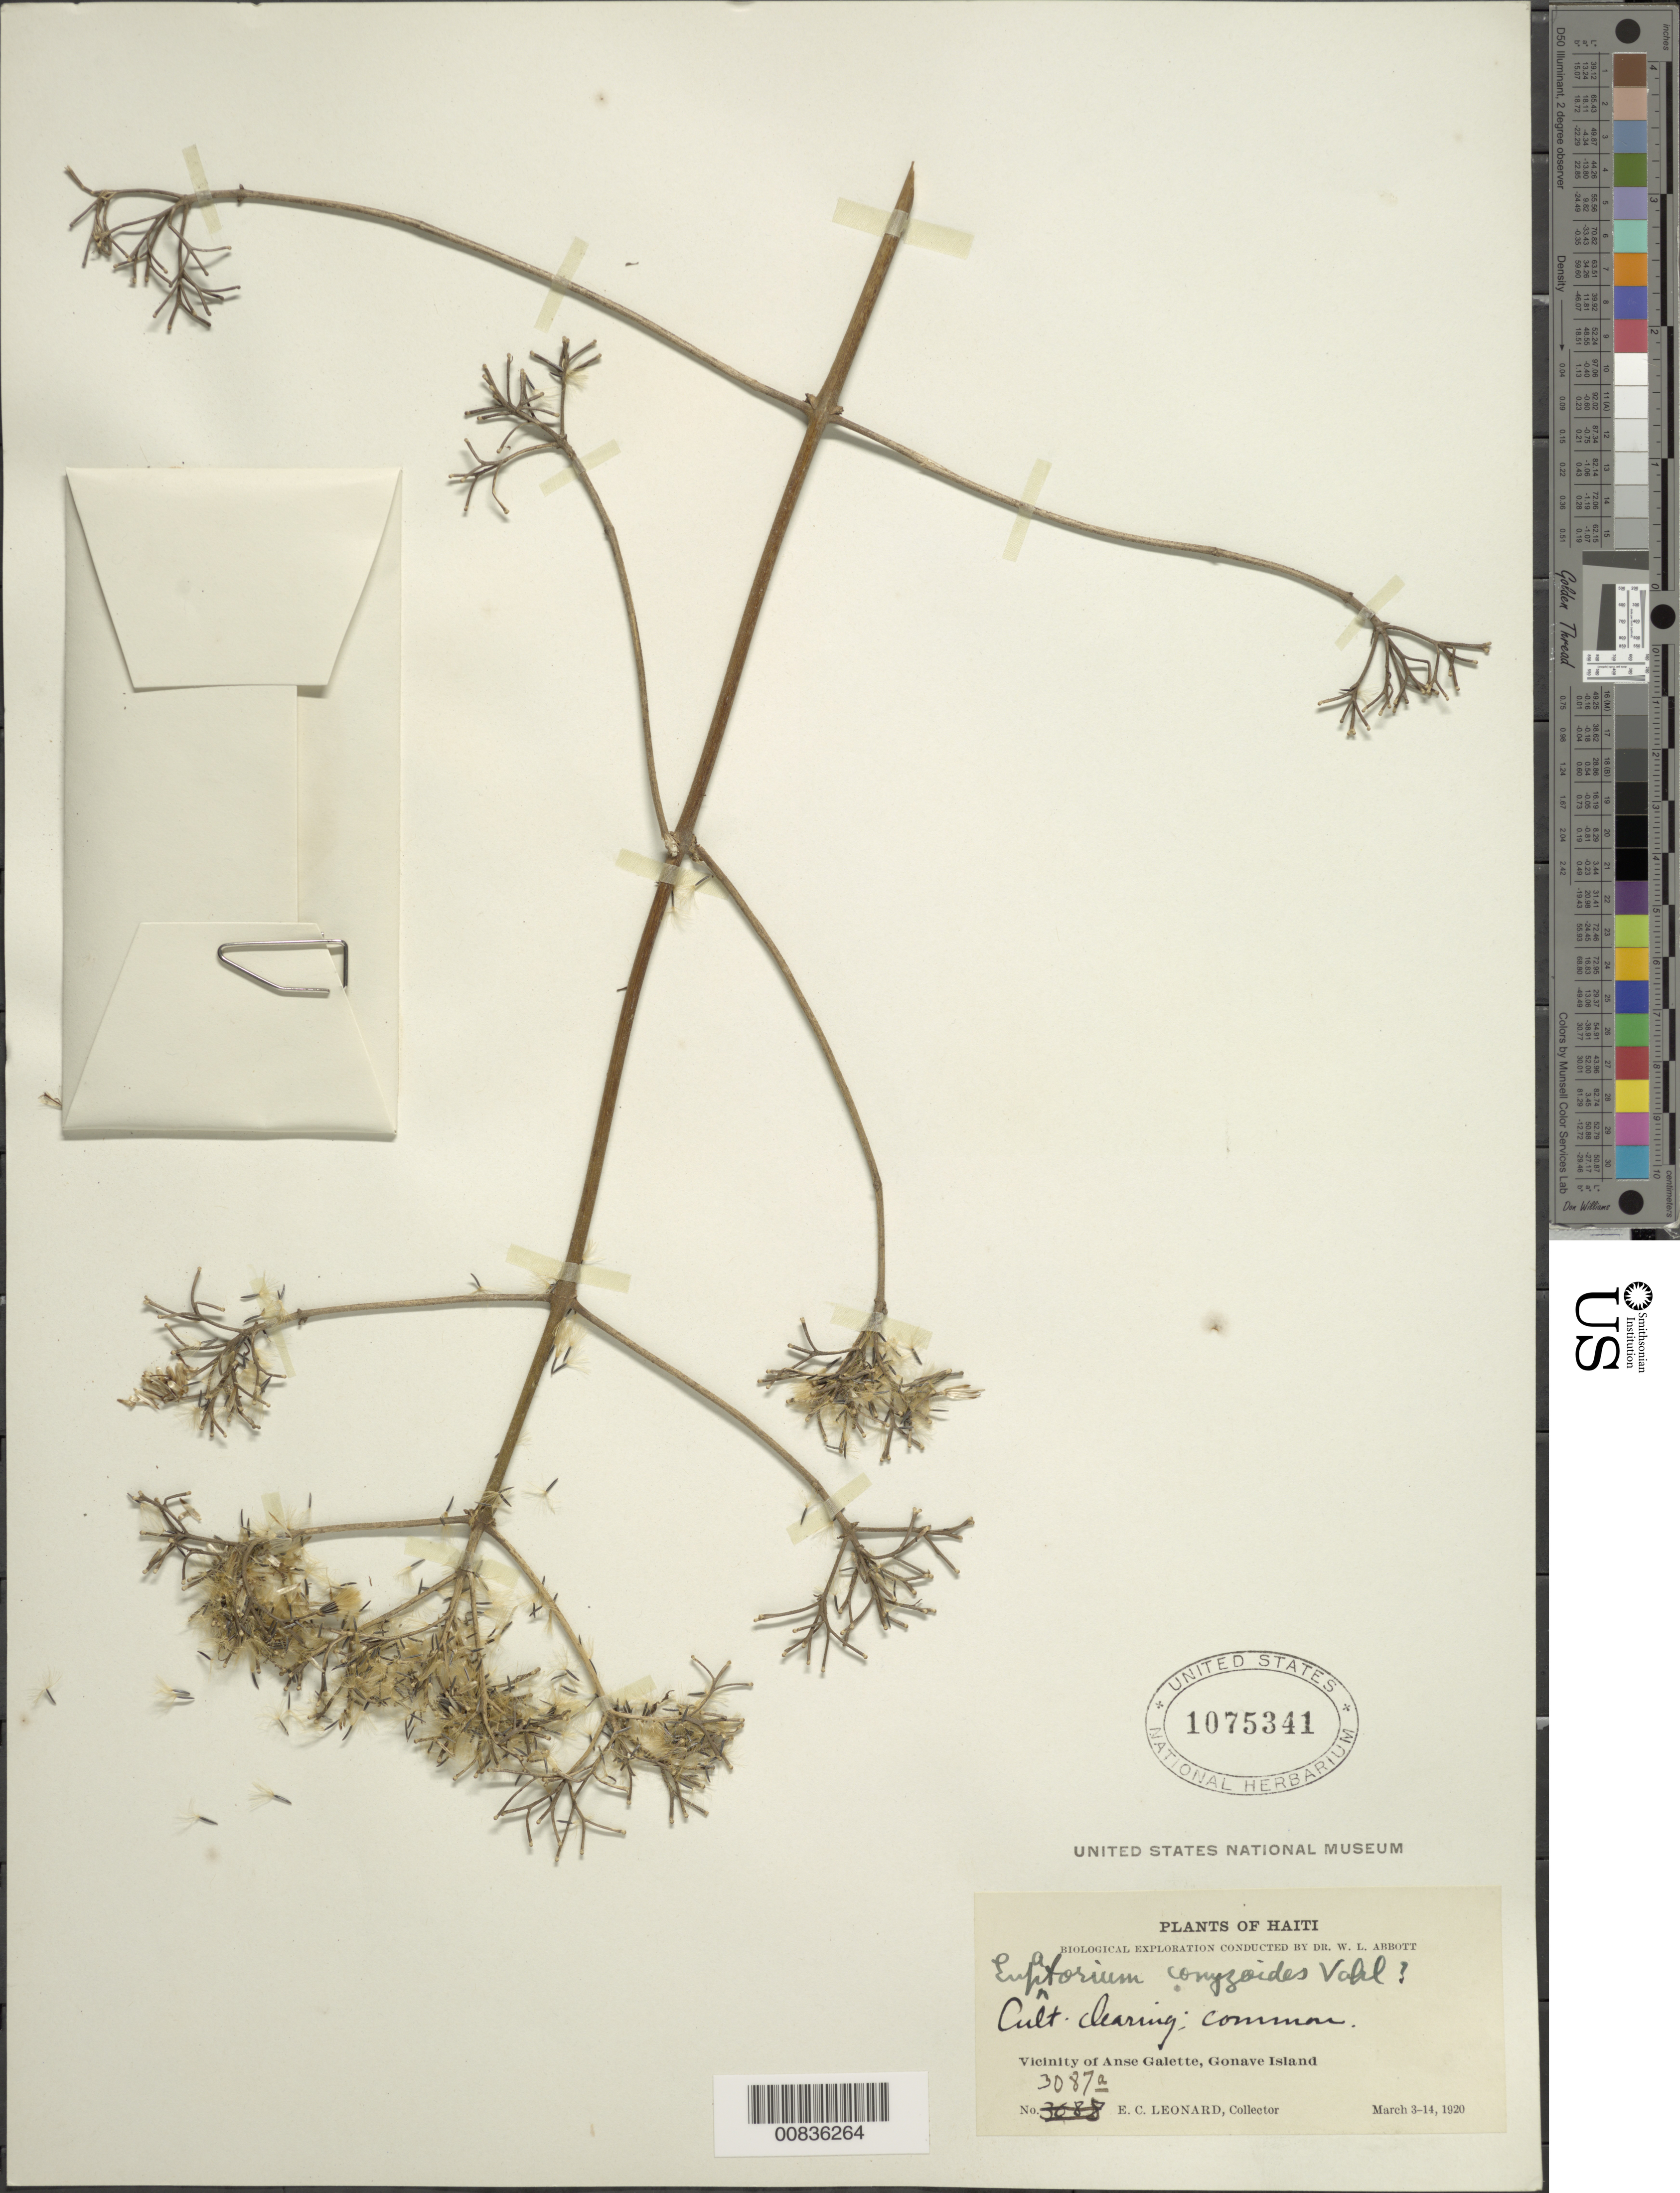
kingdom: Plantae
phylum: Tracheophyta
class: Magnoliopsida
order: Asterales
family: Asteraceae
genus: Chromolaena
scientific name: Chromolaena odorata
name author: (L.) R.M. King & H. Rob.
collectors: E. C. Leonard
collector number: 3087A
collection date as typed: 03 Mar 1920 to 14 Mar 1920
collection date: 1920-03-03/1920-03-14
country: Haiti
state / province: Ouest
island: Île de la Gonâve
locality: Vicinity of Anse Galette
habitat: Cultivated clearings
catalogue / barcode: US 1075341